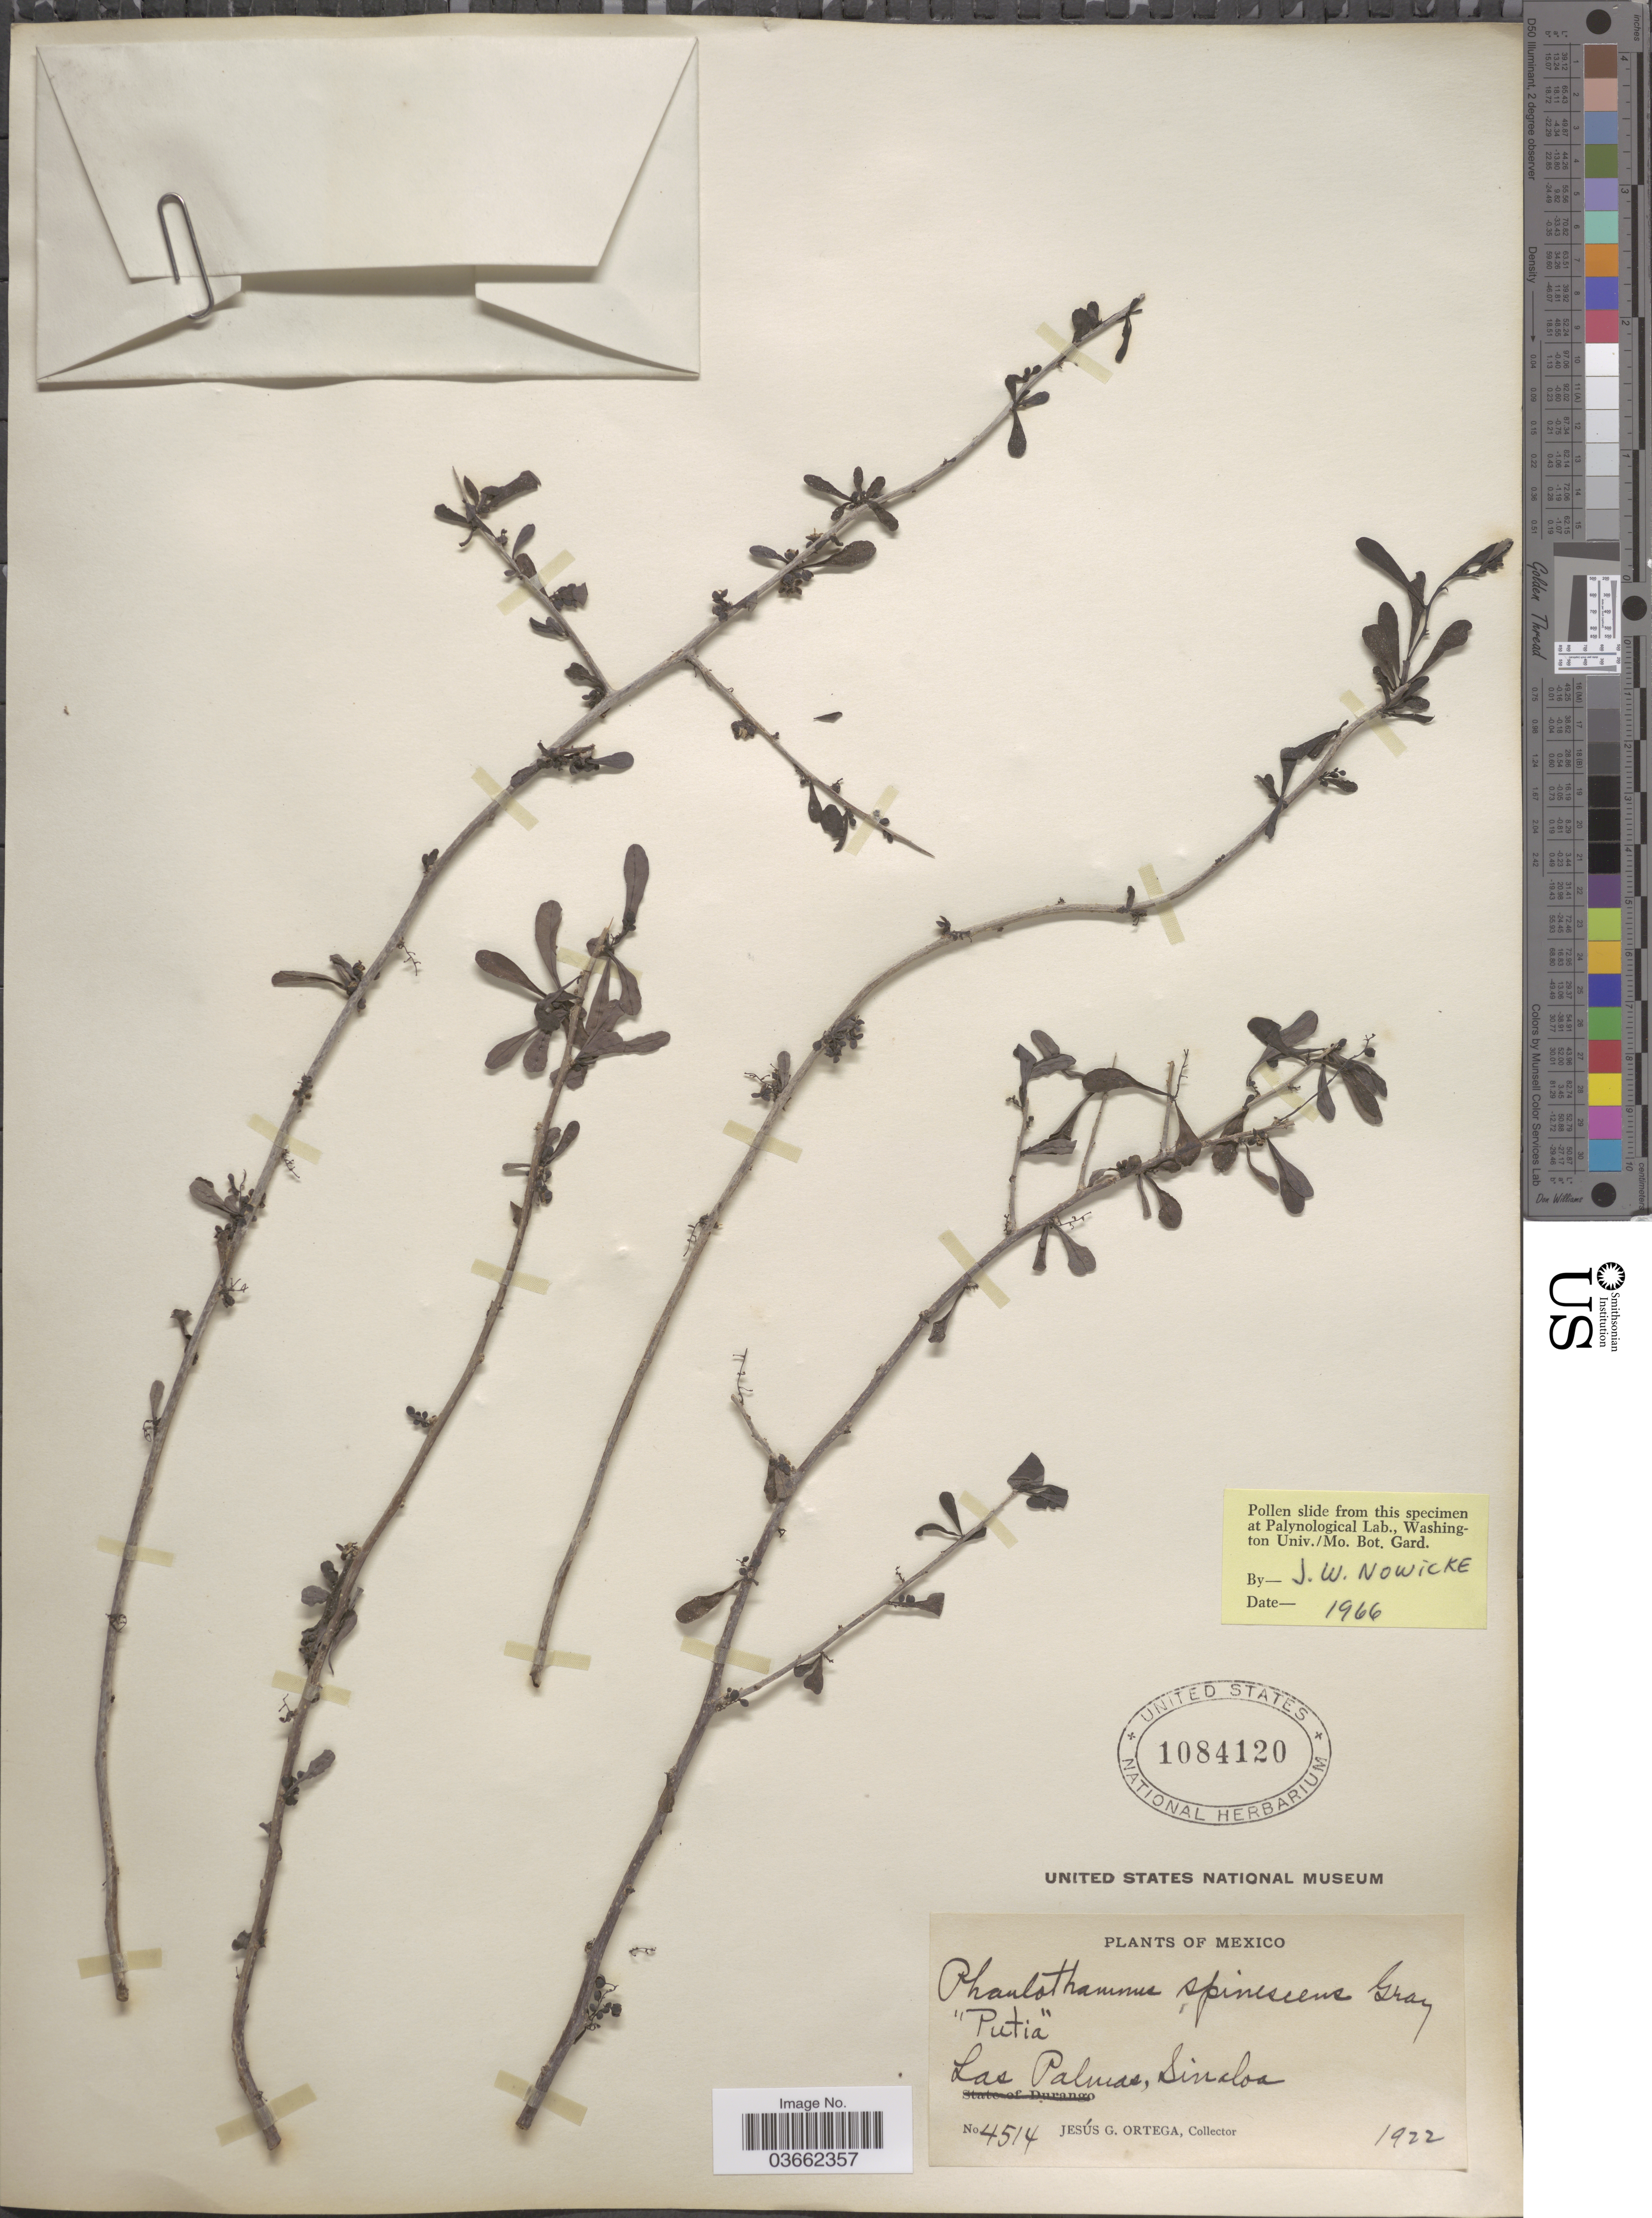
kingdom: Plantae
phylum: Tracheophyta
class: Magnoliopsida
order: Caryophyllales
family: Achatocarpaceae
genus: Phaulothamnus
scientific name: Phaulothamnus spinescens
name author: A. Gray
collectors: J. Ortega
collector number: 4514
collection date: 1922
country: Mexico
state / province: Sinaloa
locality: Las Palmas.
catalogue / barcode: US 1084120